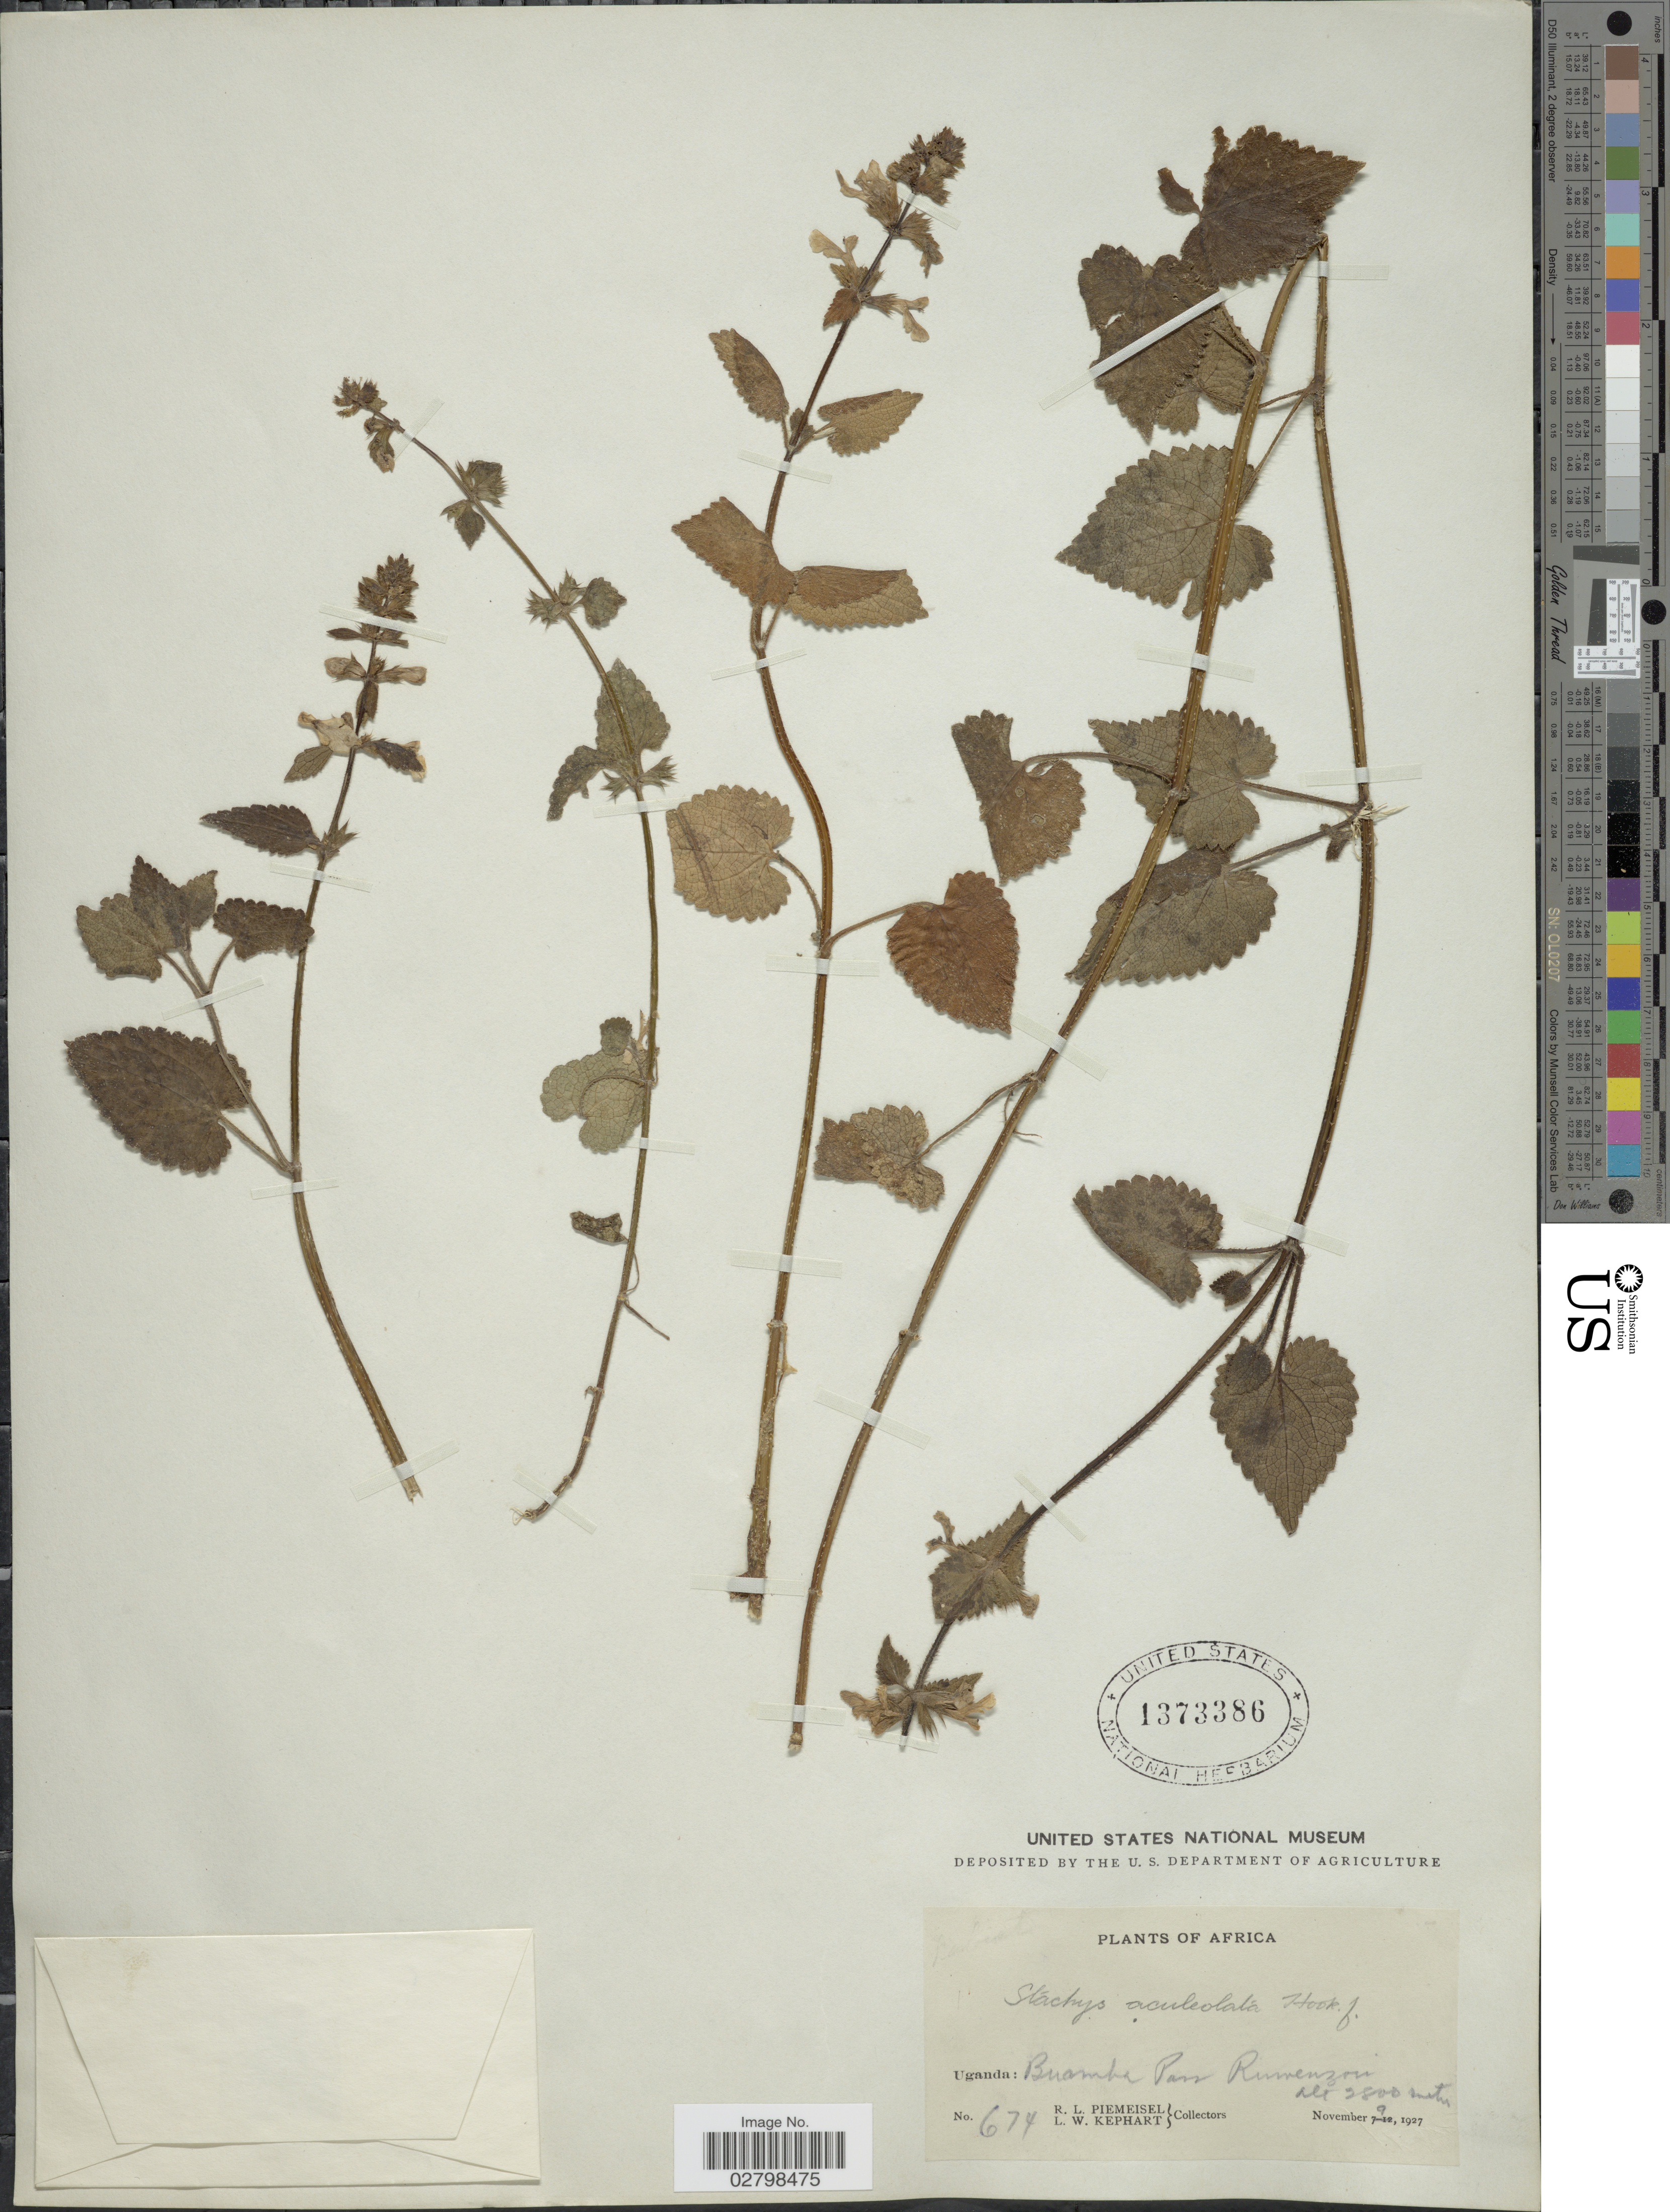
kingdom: Plantae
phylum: Tracheophyta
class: Magnoliopsida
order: Lamiales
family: Lamiaceae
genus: Stachys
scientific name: Stachys aculeolata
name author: Hook. f.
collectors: R. L. Piemeisel & L. W. Kephart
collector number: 674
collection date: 1927-11-09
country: Uganda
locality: Buamba Pass Ruwenzori.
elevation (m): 2800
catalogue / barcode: US 1373386